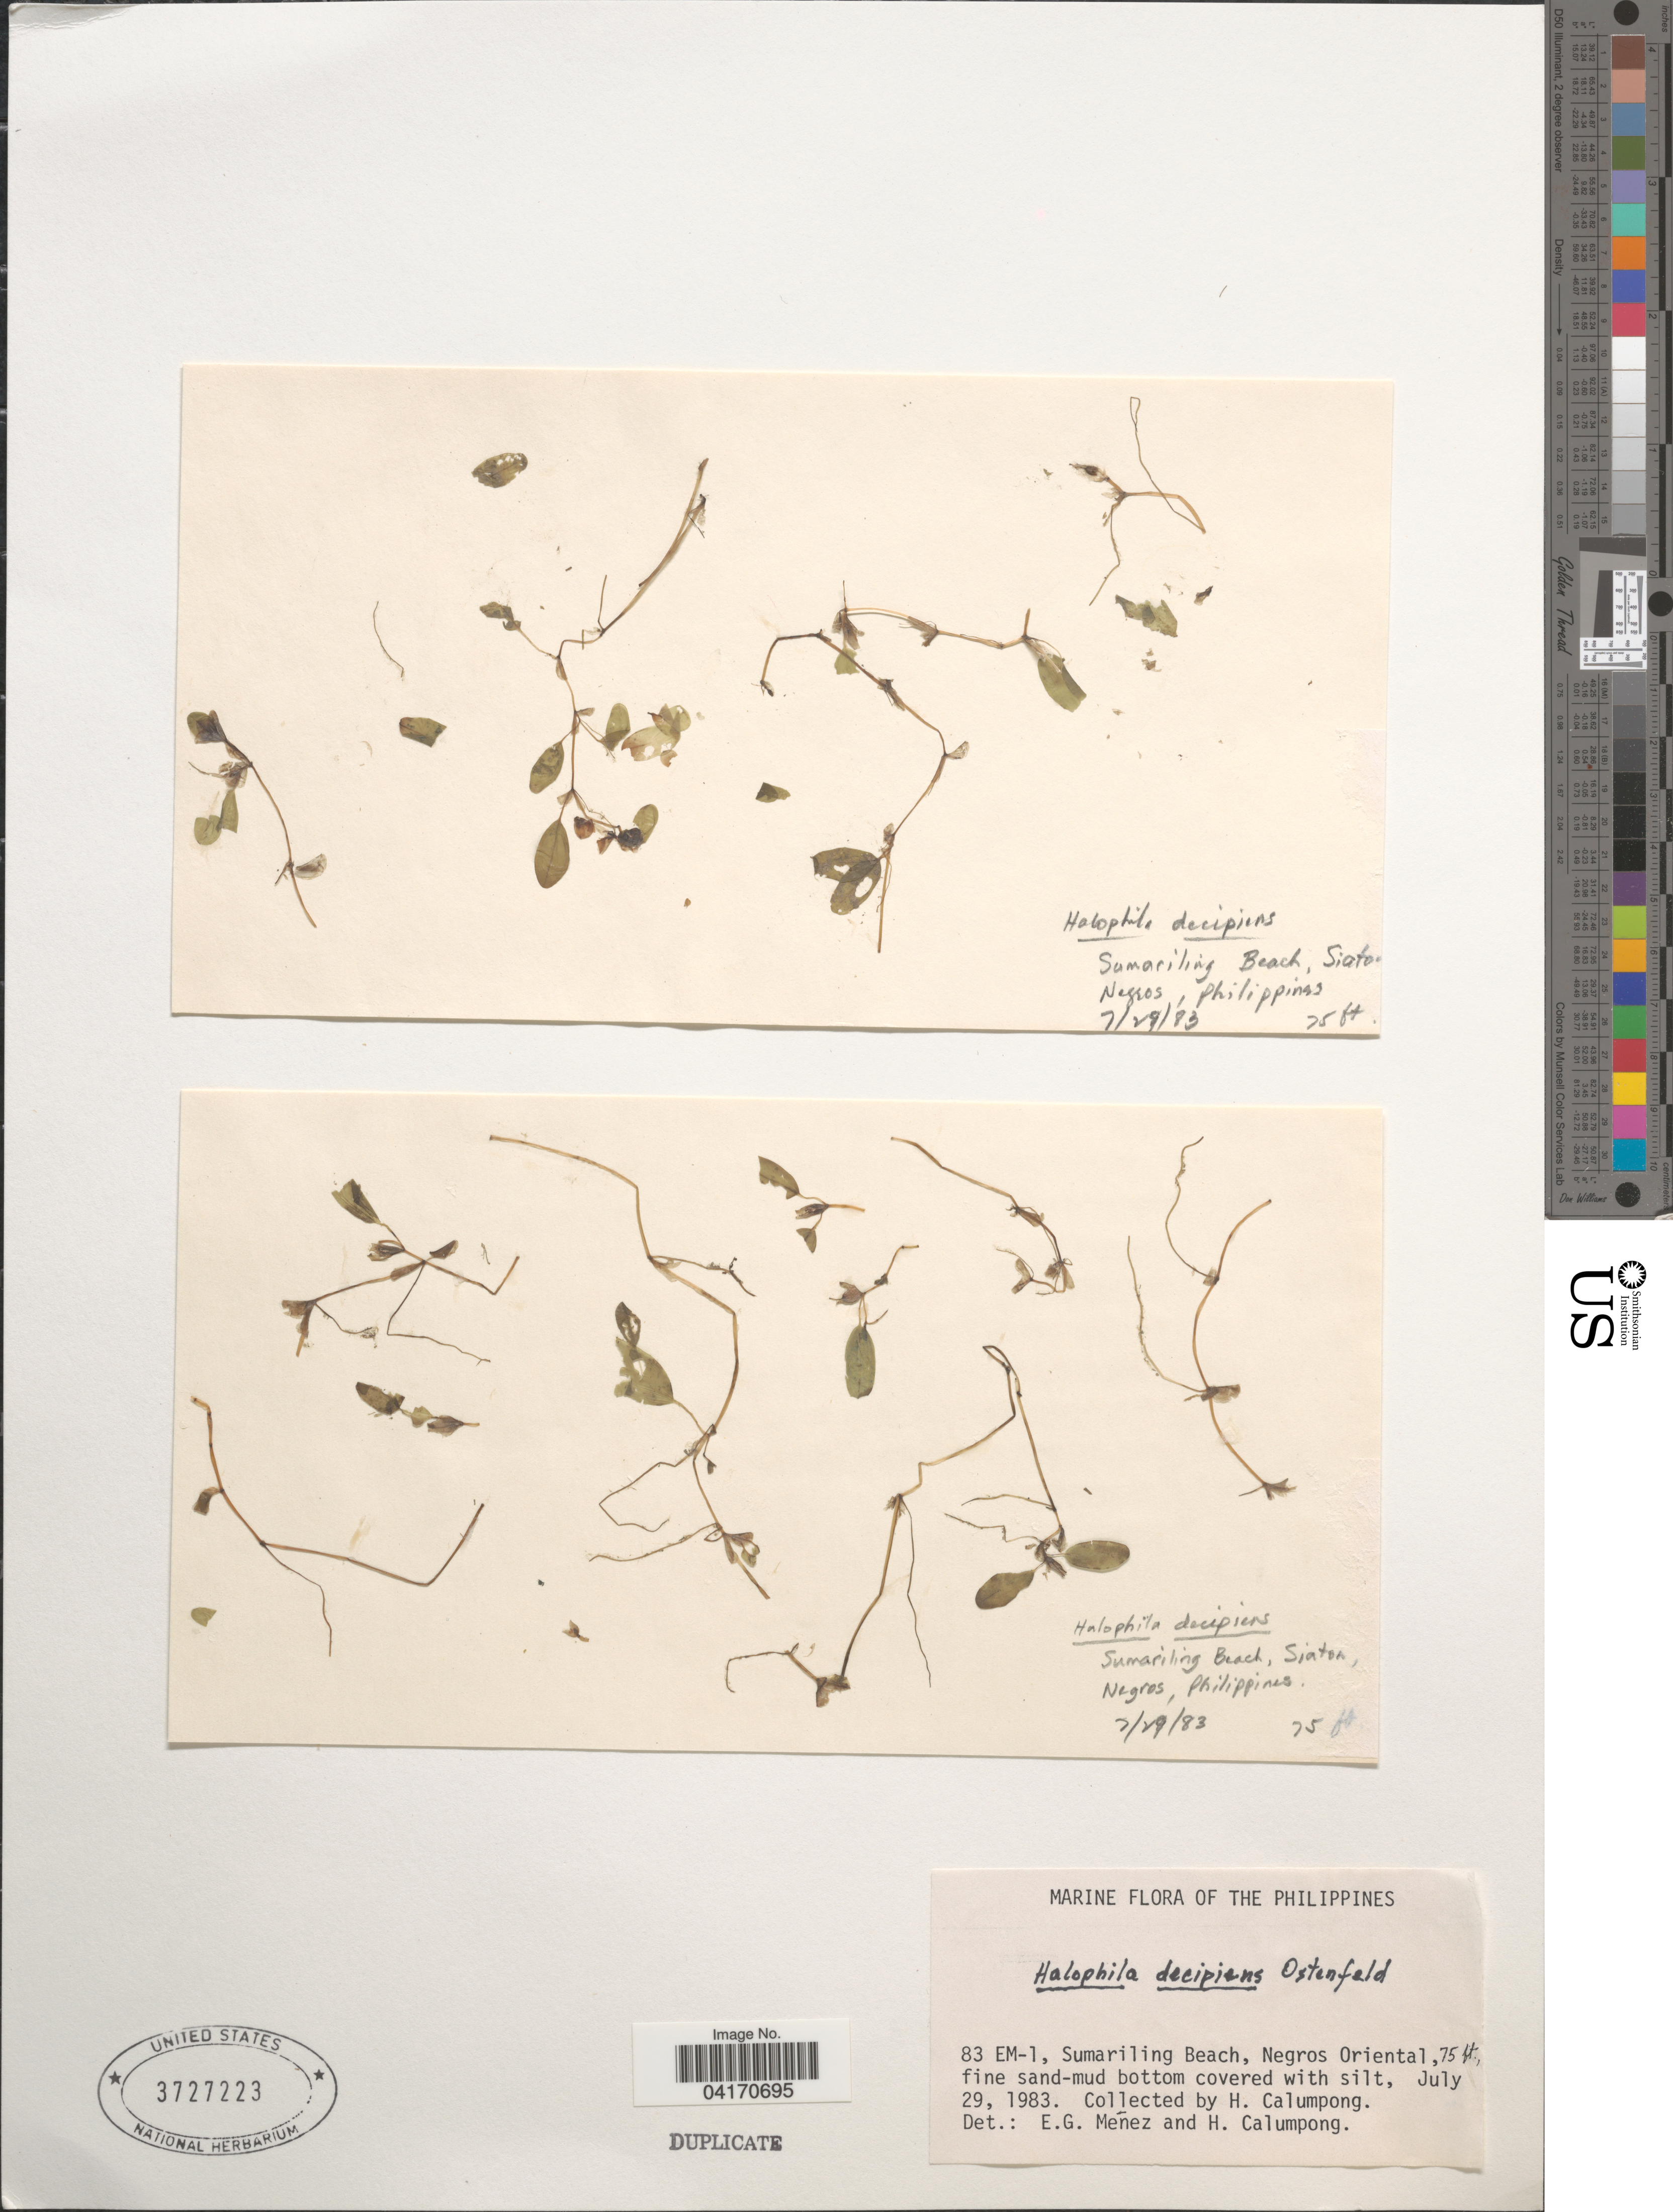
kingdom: Plantae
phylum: Tracheophyta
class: Liliopsida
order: Alismatales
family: Hydrocharitaceae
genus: Halophila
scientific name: Halophila decipiens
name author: Ostenf.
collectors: H. Calumpong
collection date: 1983-07-29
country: Philippines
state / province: Central Visayas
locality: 83 EM-1, Sumarling Beach, Negros Oriental.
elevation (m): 23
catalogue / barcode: US 3727223